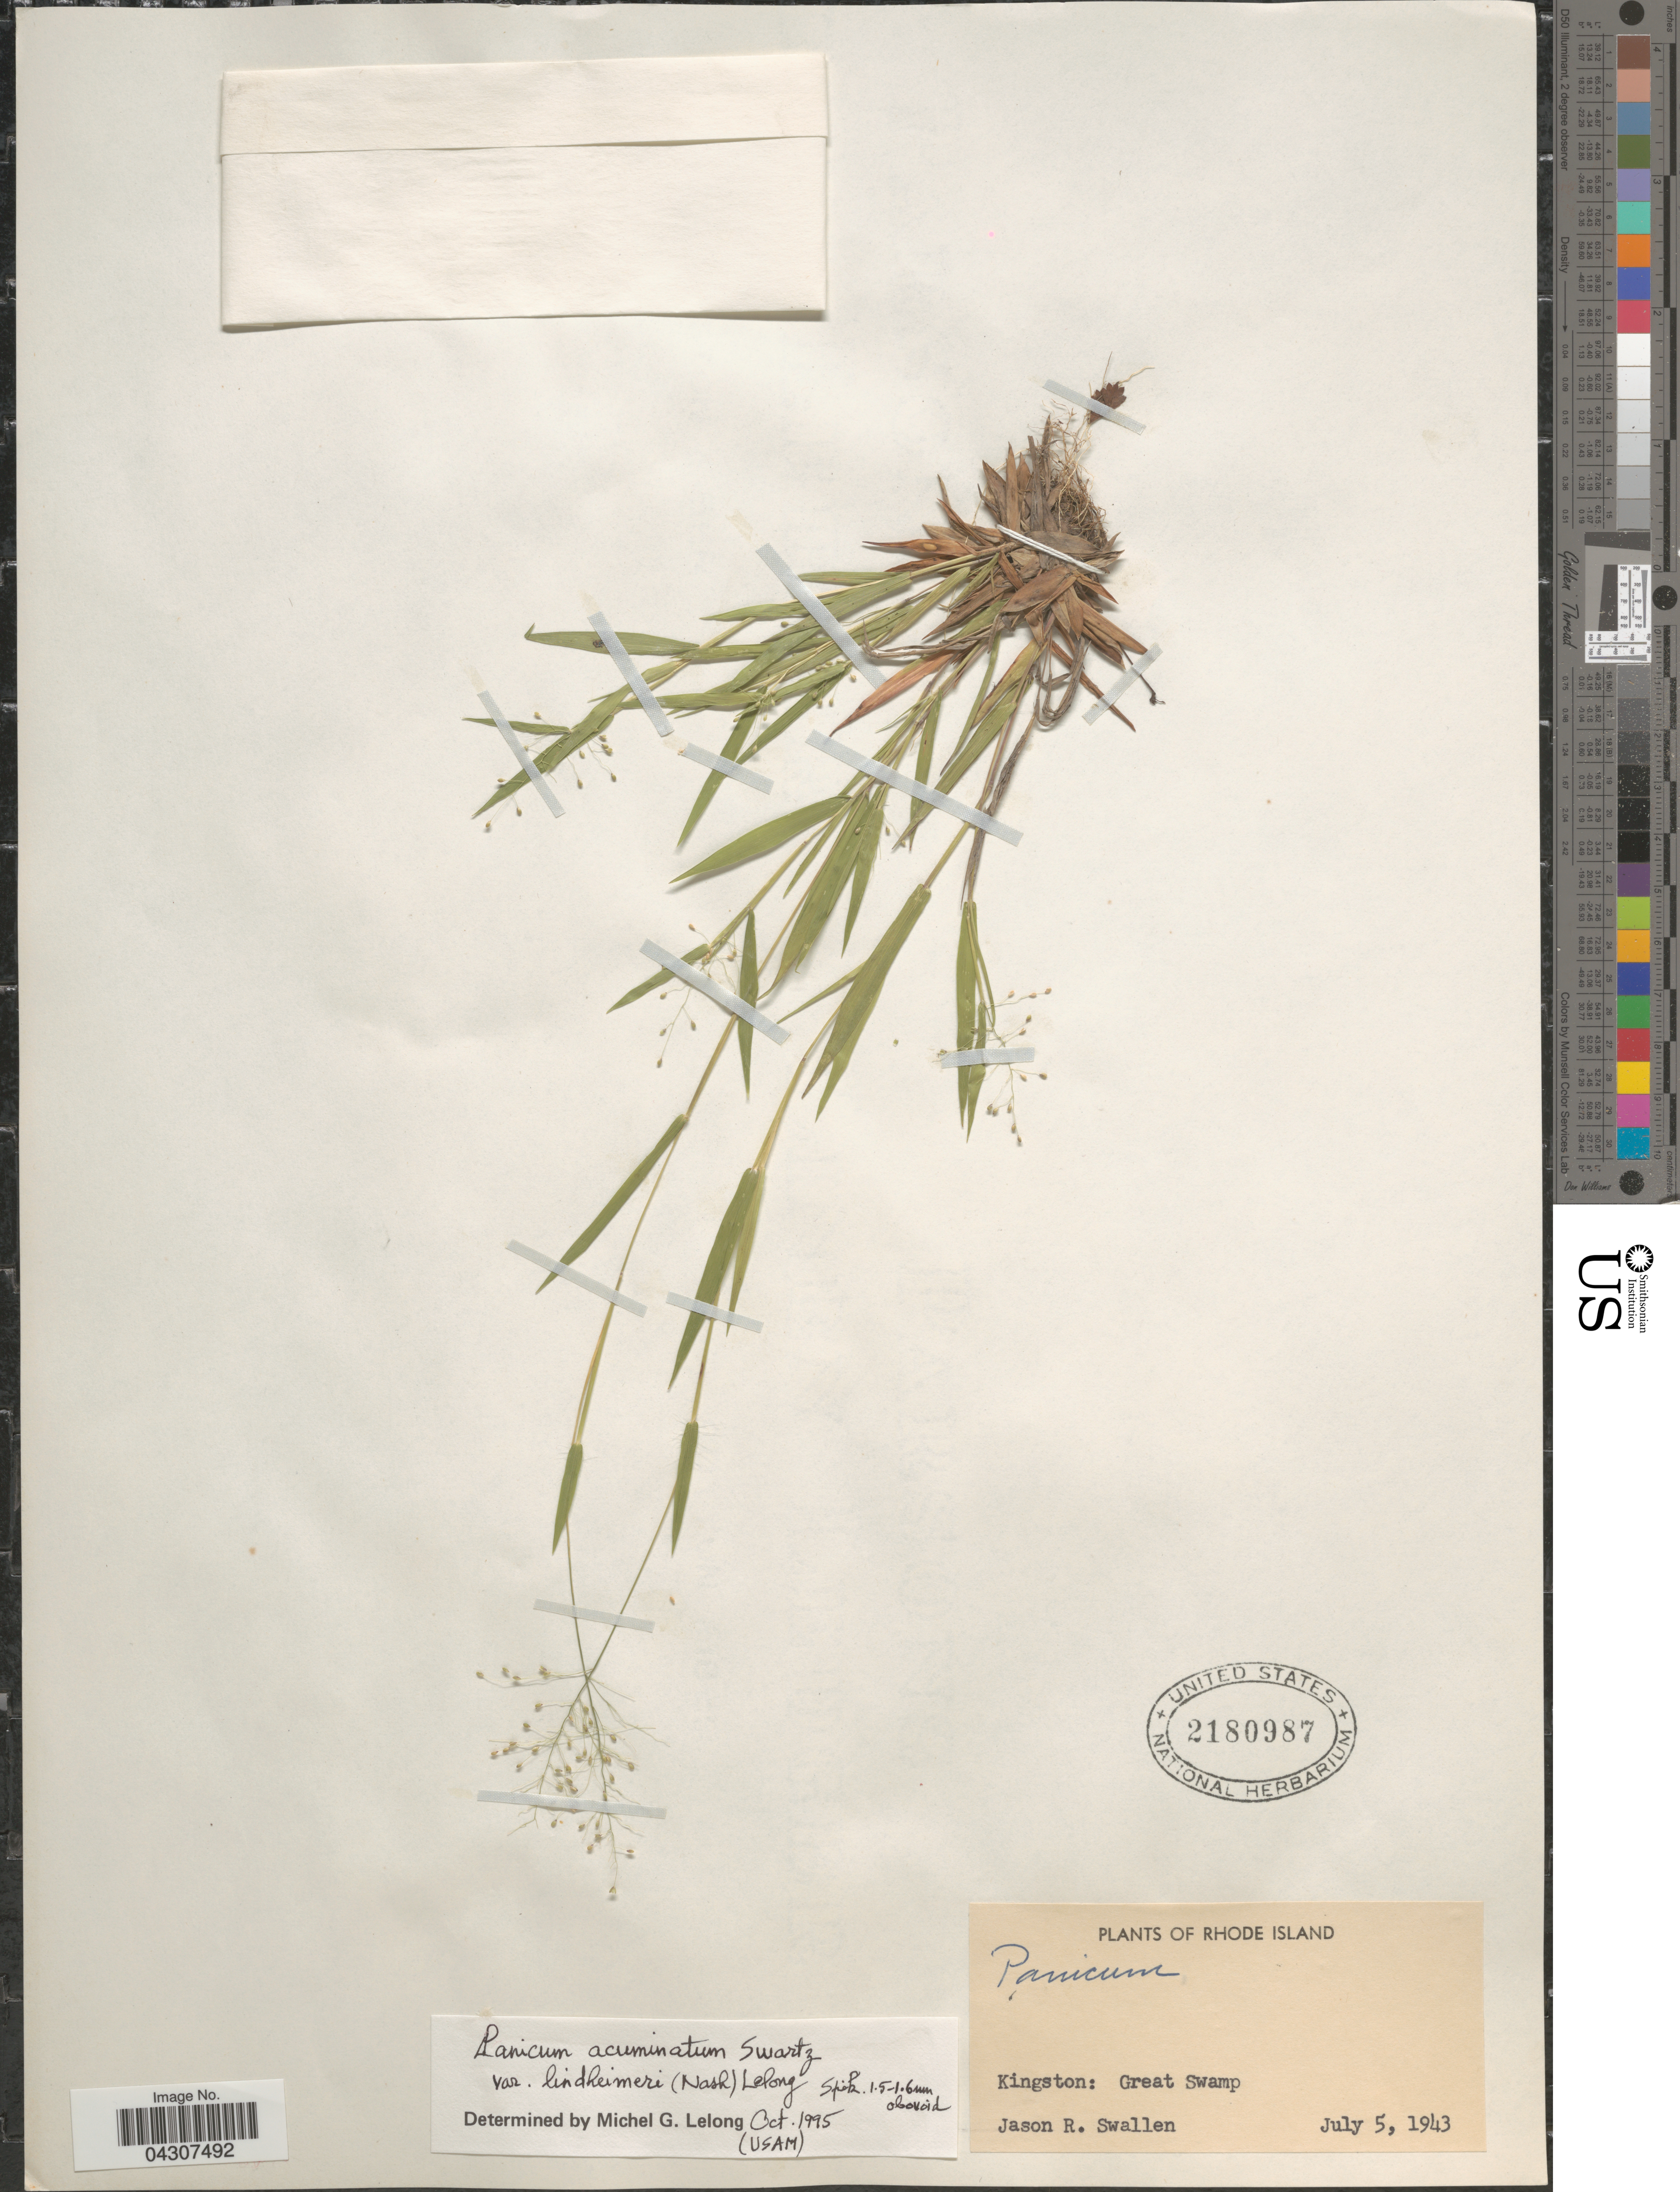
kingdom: Plantae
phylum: Tracheophyta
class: Liliopsida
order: Poales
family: Poaceae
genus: Panicum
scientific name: Panicum acuminatum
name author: Sw.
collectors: J. R. Swallen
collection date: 1943-07-05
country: United States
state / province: Rhode Island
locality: Kingston: Great Swamp.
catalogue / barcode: US 2180987